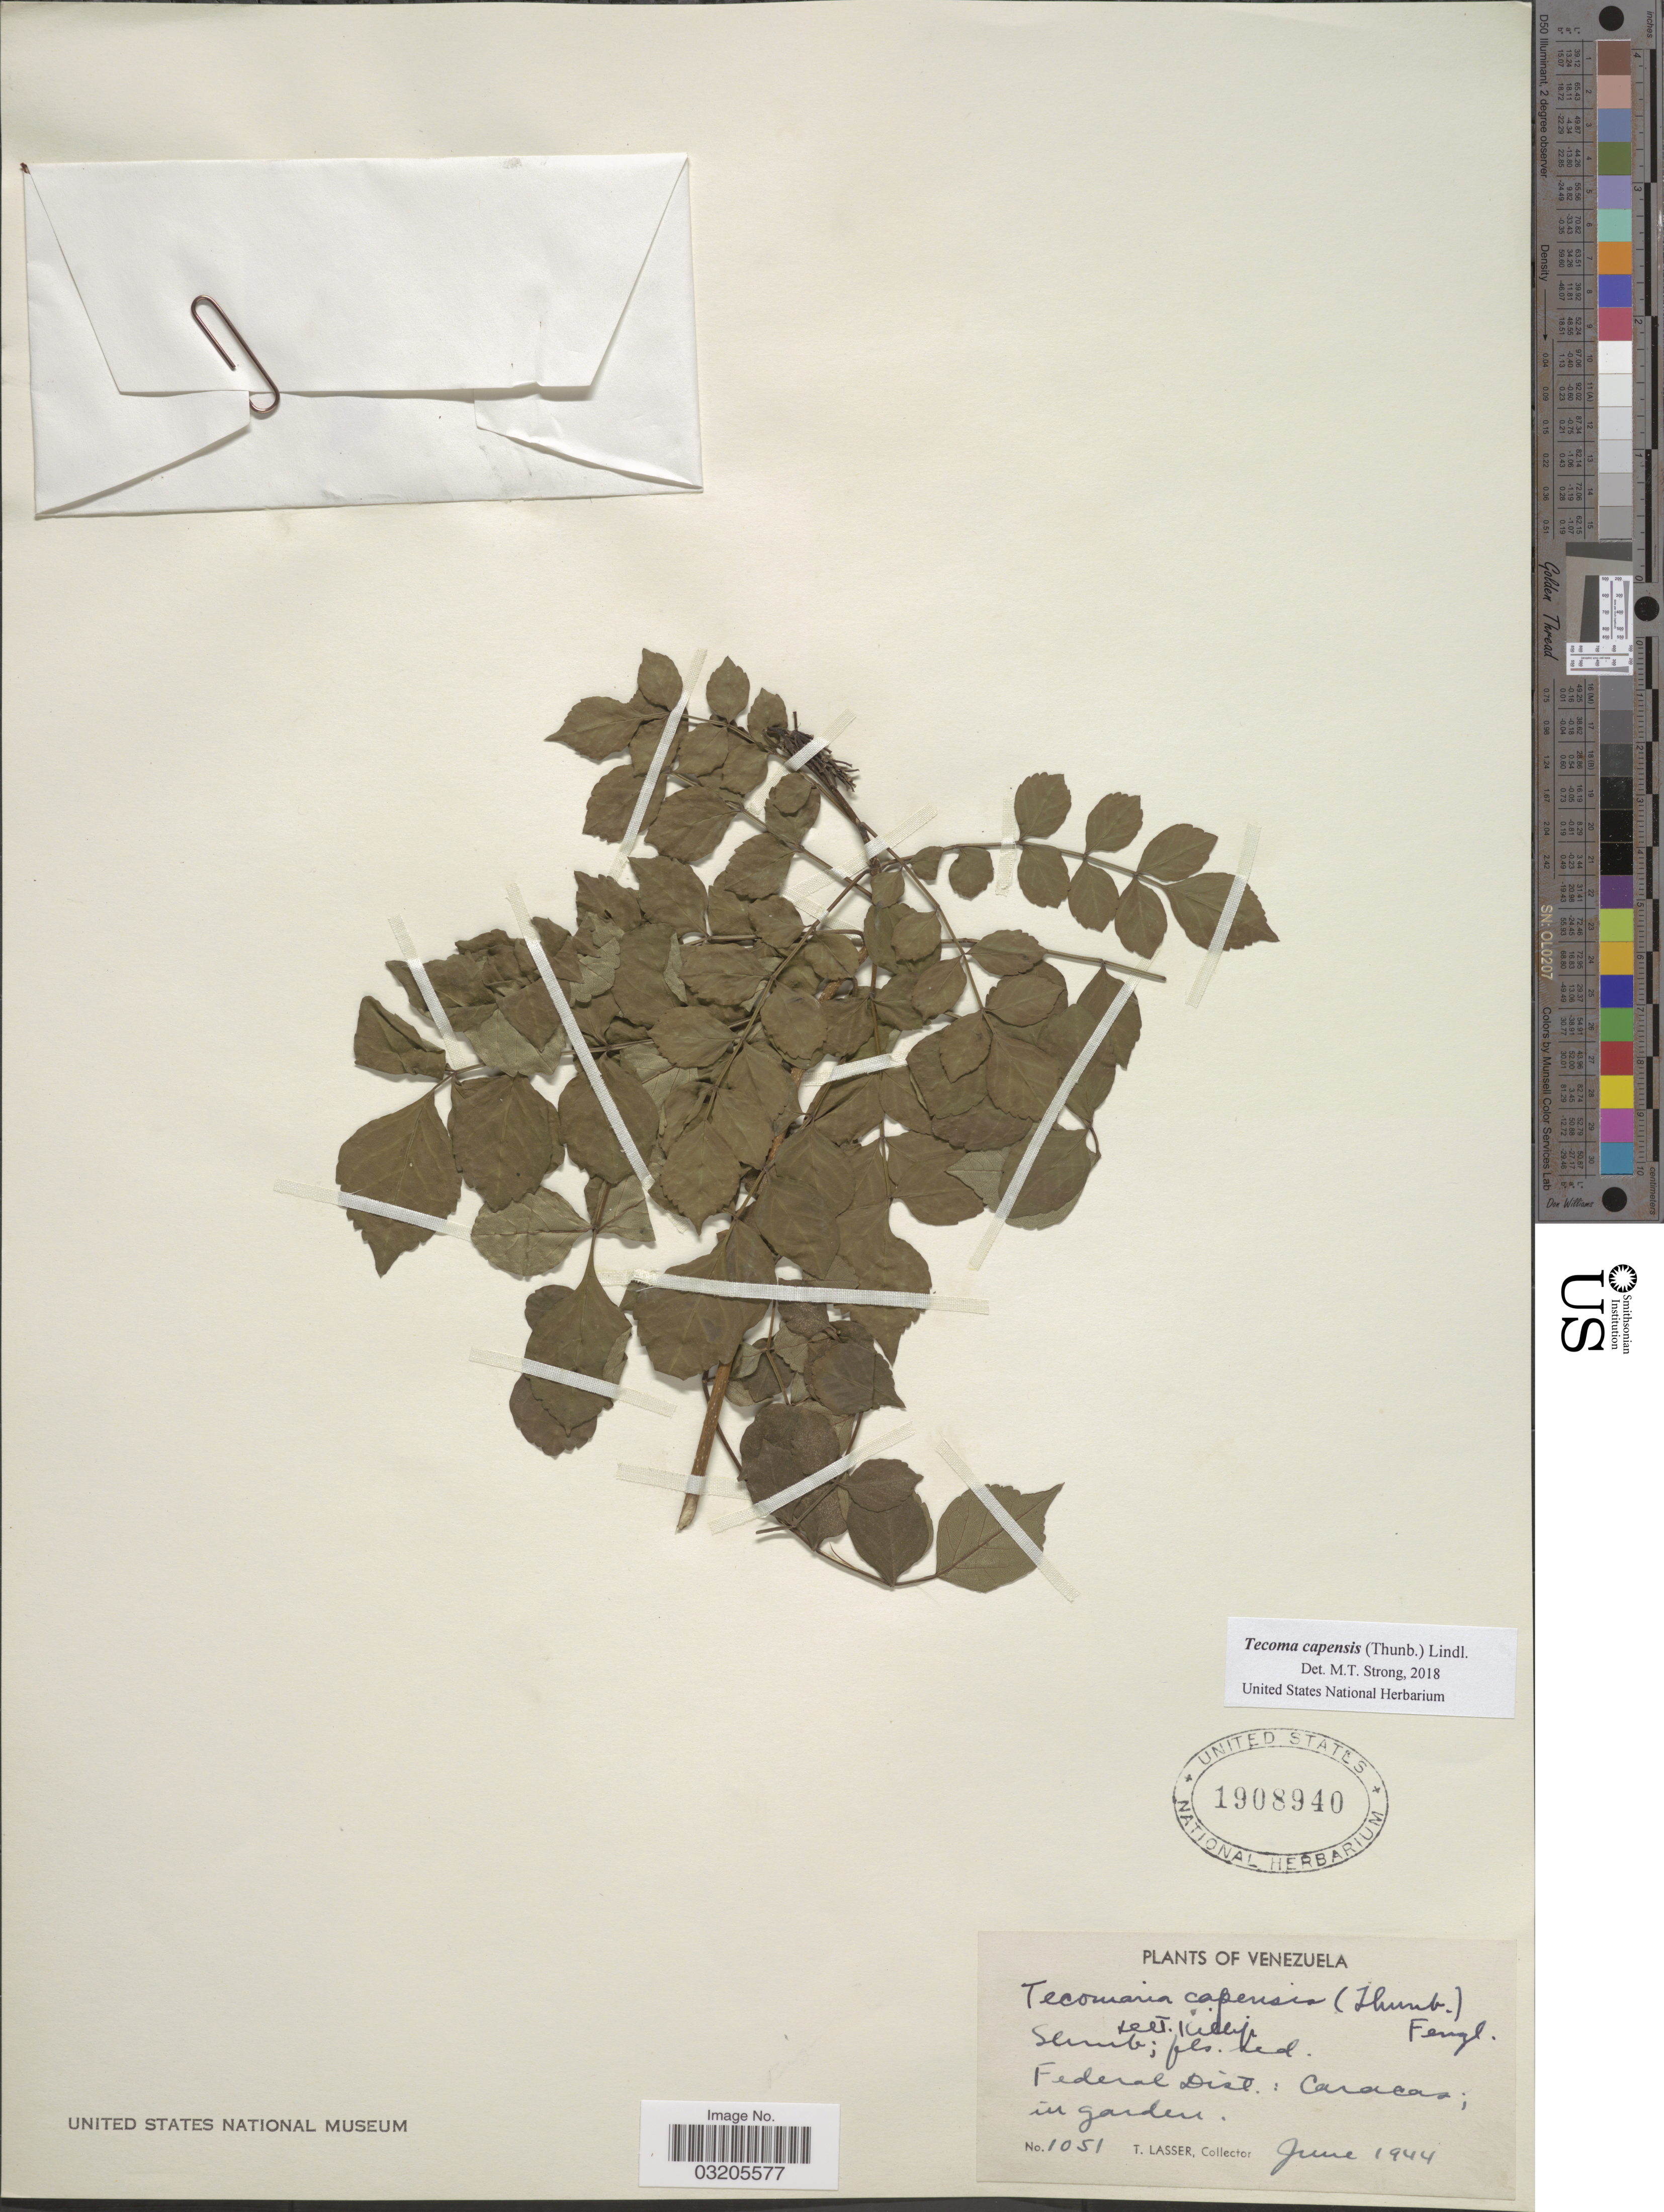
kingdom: Plantae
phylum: Tracheophyta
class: Magnoliopsida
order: Lamiales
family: Bignoniaceae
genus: Tecoma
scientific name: Tecoma capensis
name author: (Thunb.) Lindl.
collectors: T. Lasser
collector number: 1051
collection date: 1944-06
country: Venezuela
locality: Federal Dist.: Caracas; in garden.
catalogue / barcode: US 1908940